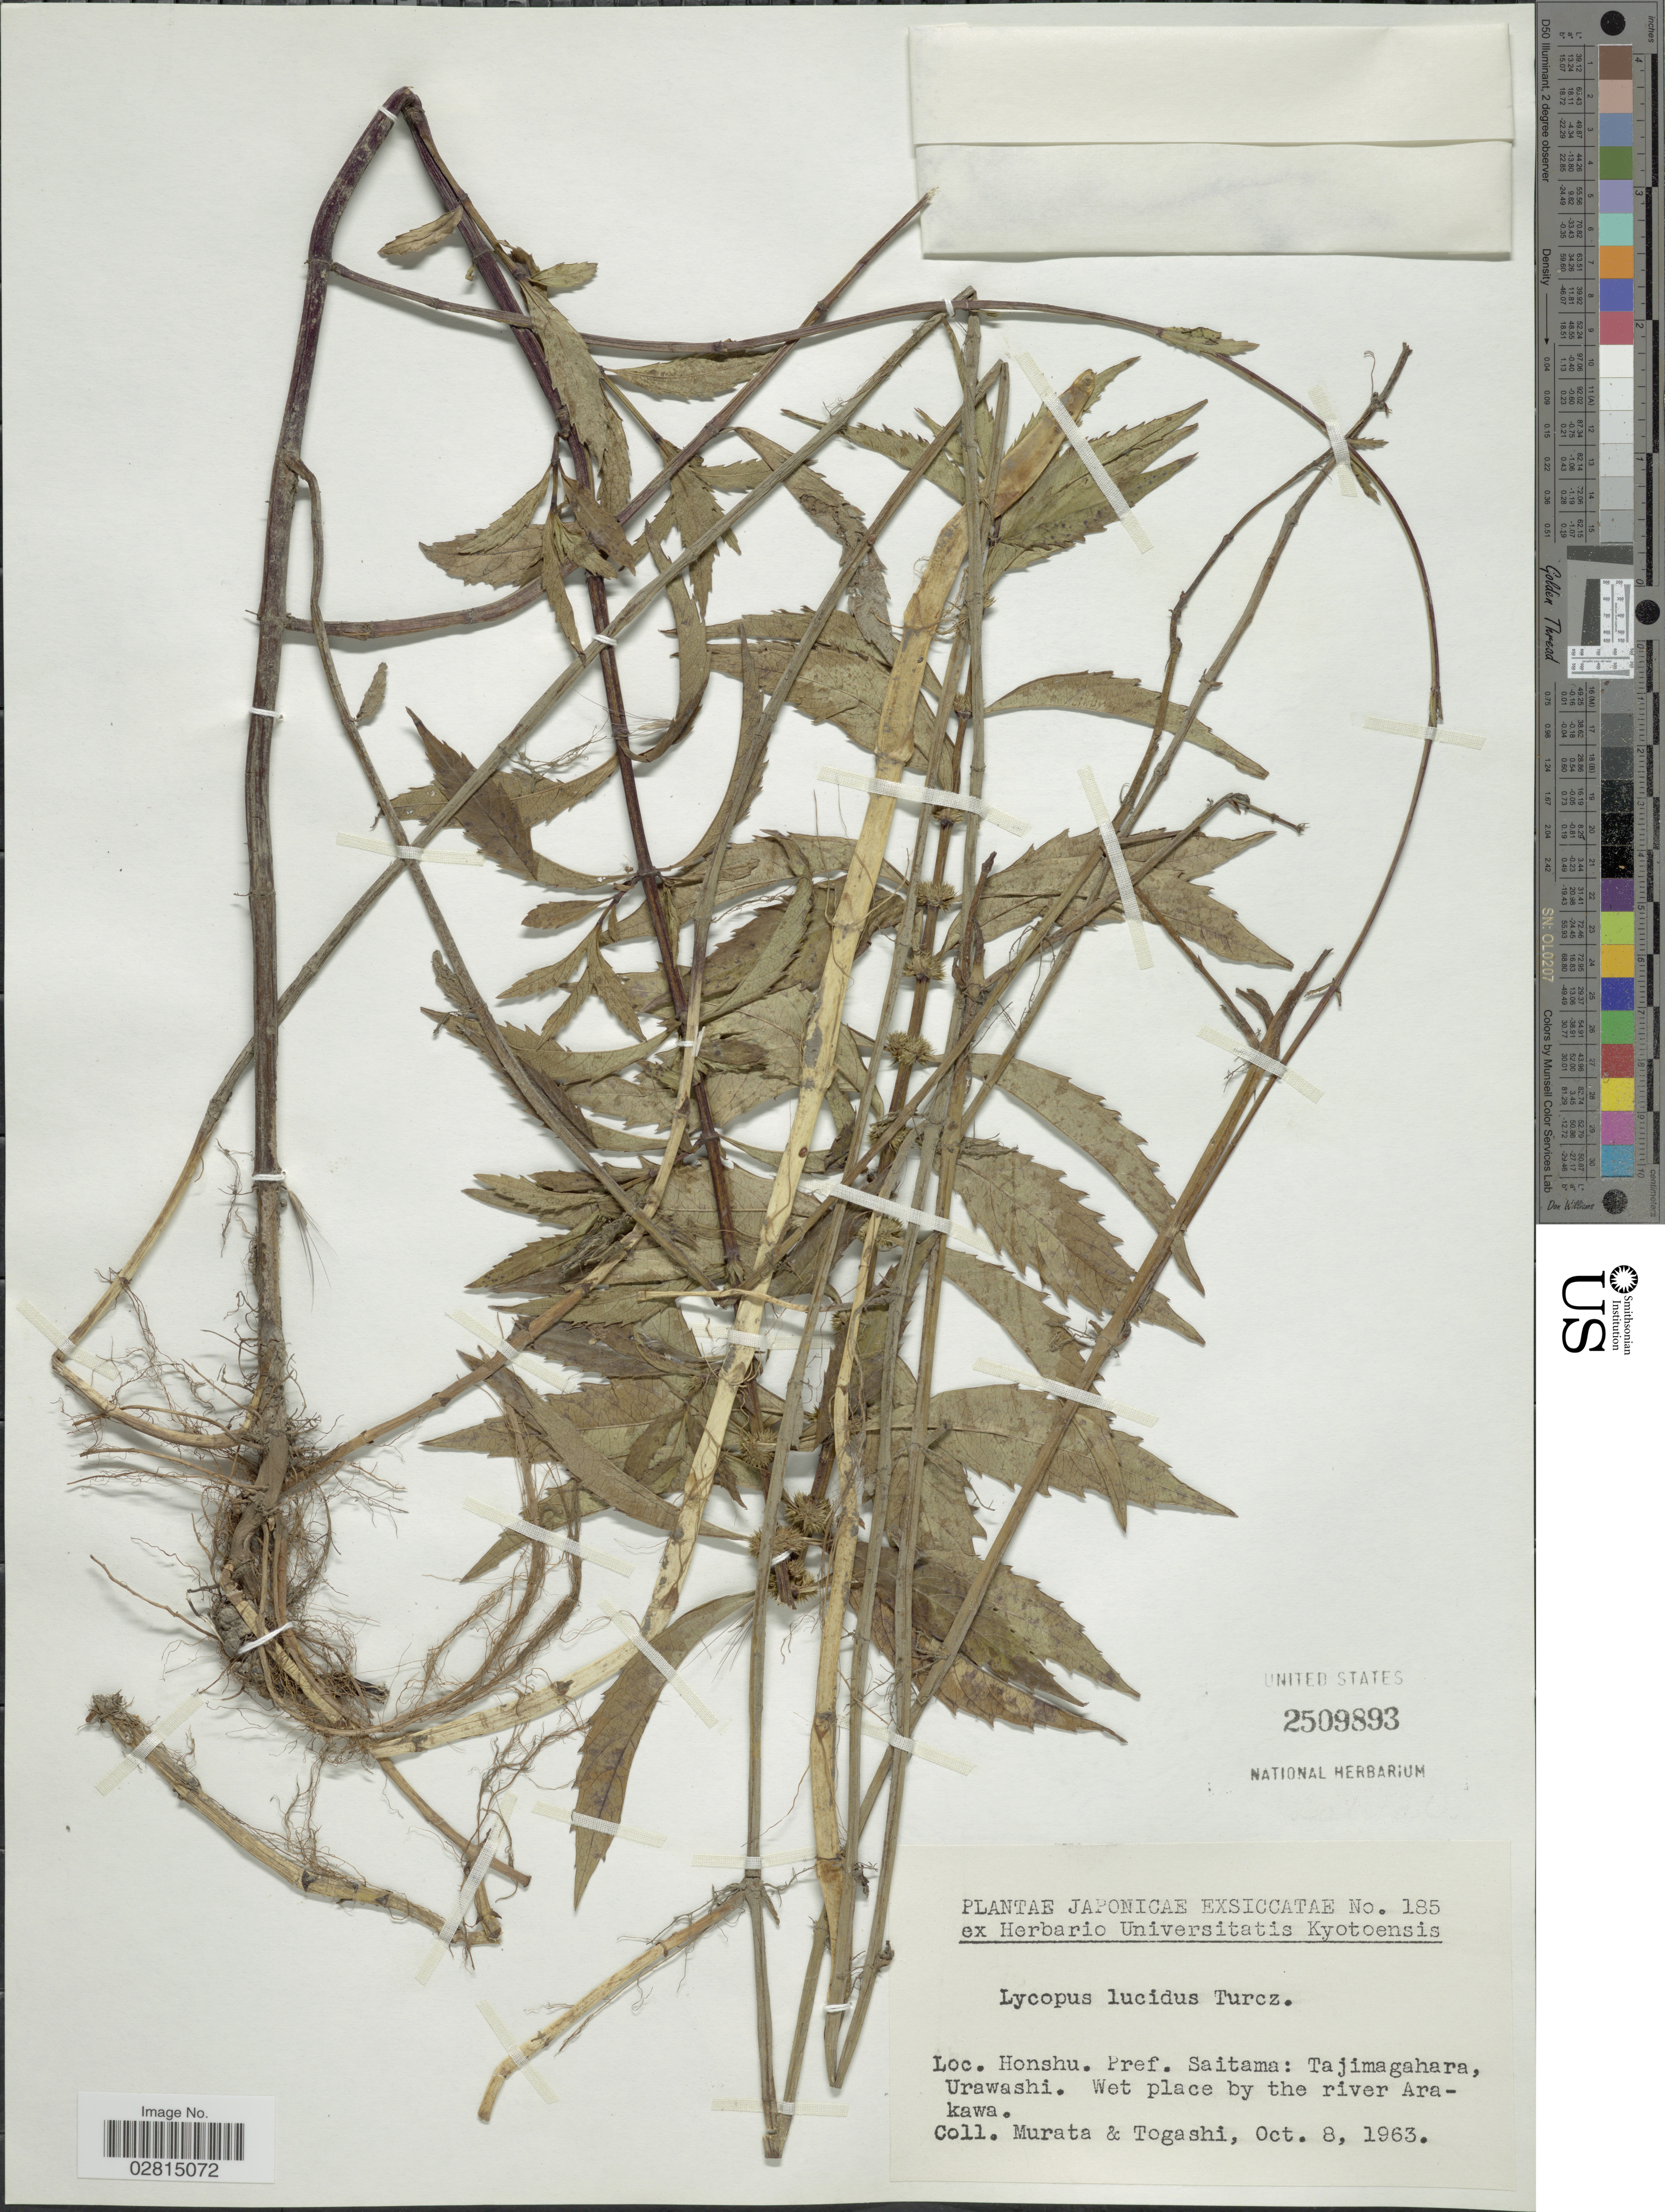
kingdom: Plantae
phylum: Tracheophyta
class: Magnoliopsida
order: Lamiales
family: Lamiaceae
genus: Lycopus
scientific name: Lycopus lucidus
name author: Turcz. ex Benth.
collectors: -. Murata & Togashi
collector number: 185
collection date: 1963-10-08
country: Japan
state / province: Saitama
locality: Honshu, Pref. Saitama: Tajimagahara, Urawashi, by the river Arakawa.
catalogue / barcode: US 2509893